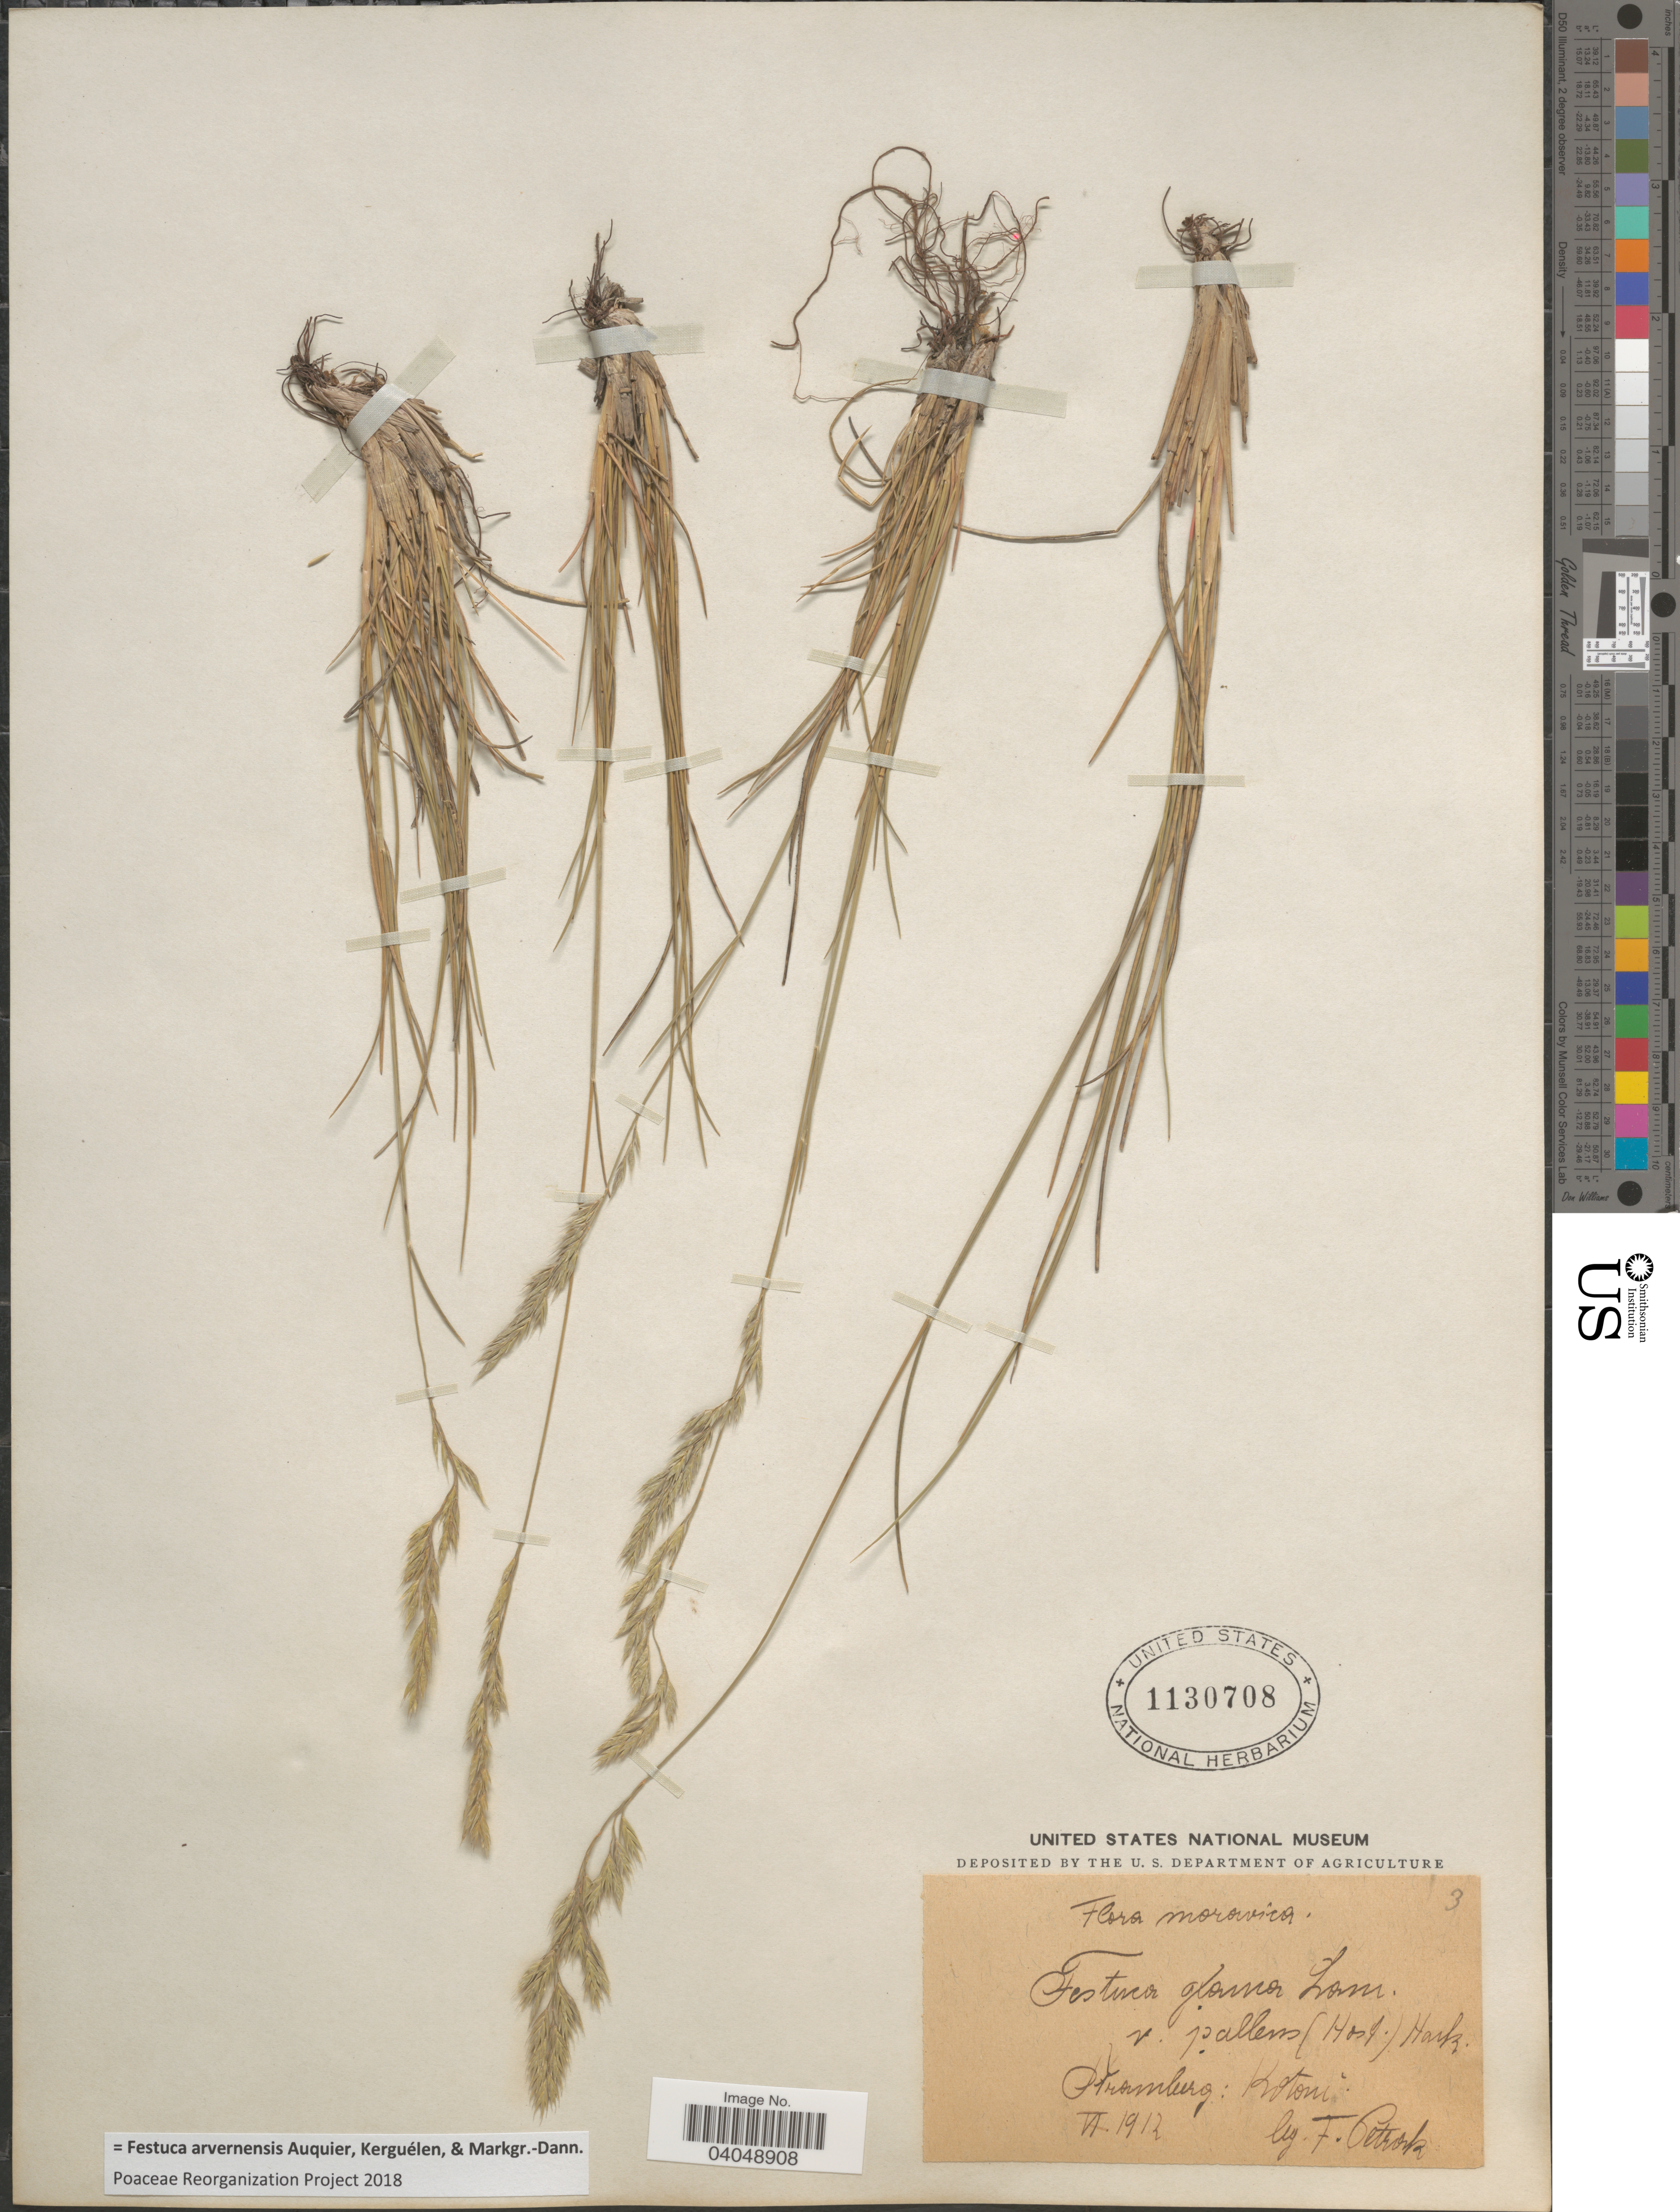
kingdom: Plantae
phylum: Tracheophyta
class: Liliopsida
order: Poales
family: Poaceae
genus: Festuca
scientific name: Festuca arvernensis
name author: Auquier et al.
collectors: F. Petrok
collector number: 3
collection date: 1912-06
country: Poland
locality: Morowica. Fromberg: Kotoni.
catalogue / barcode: US 1130708